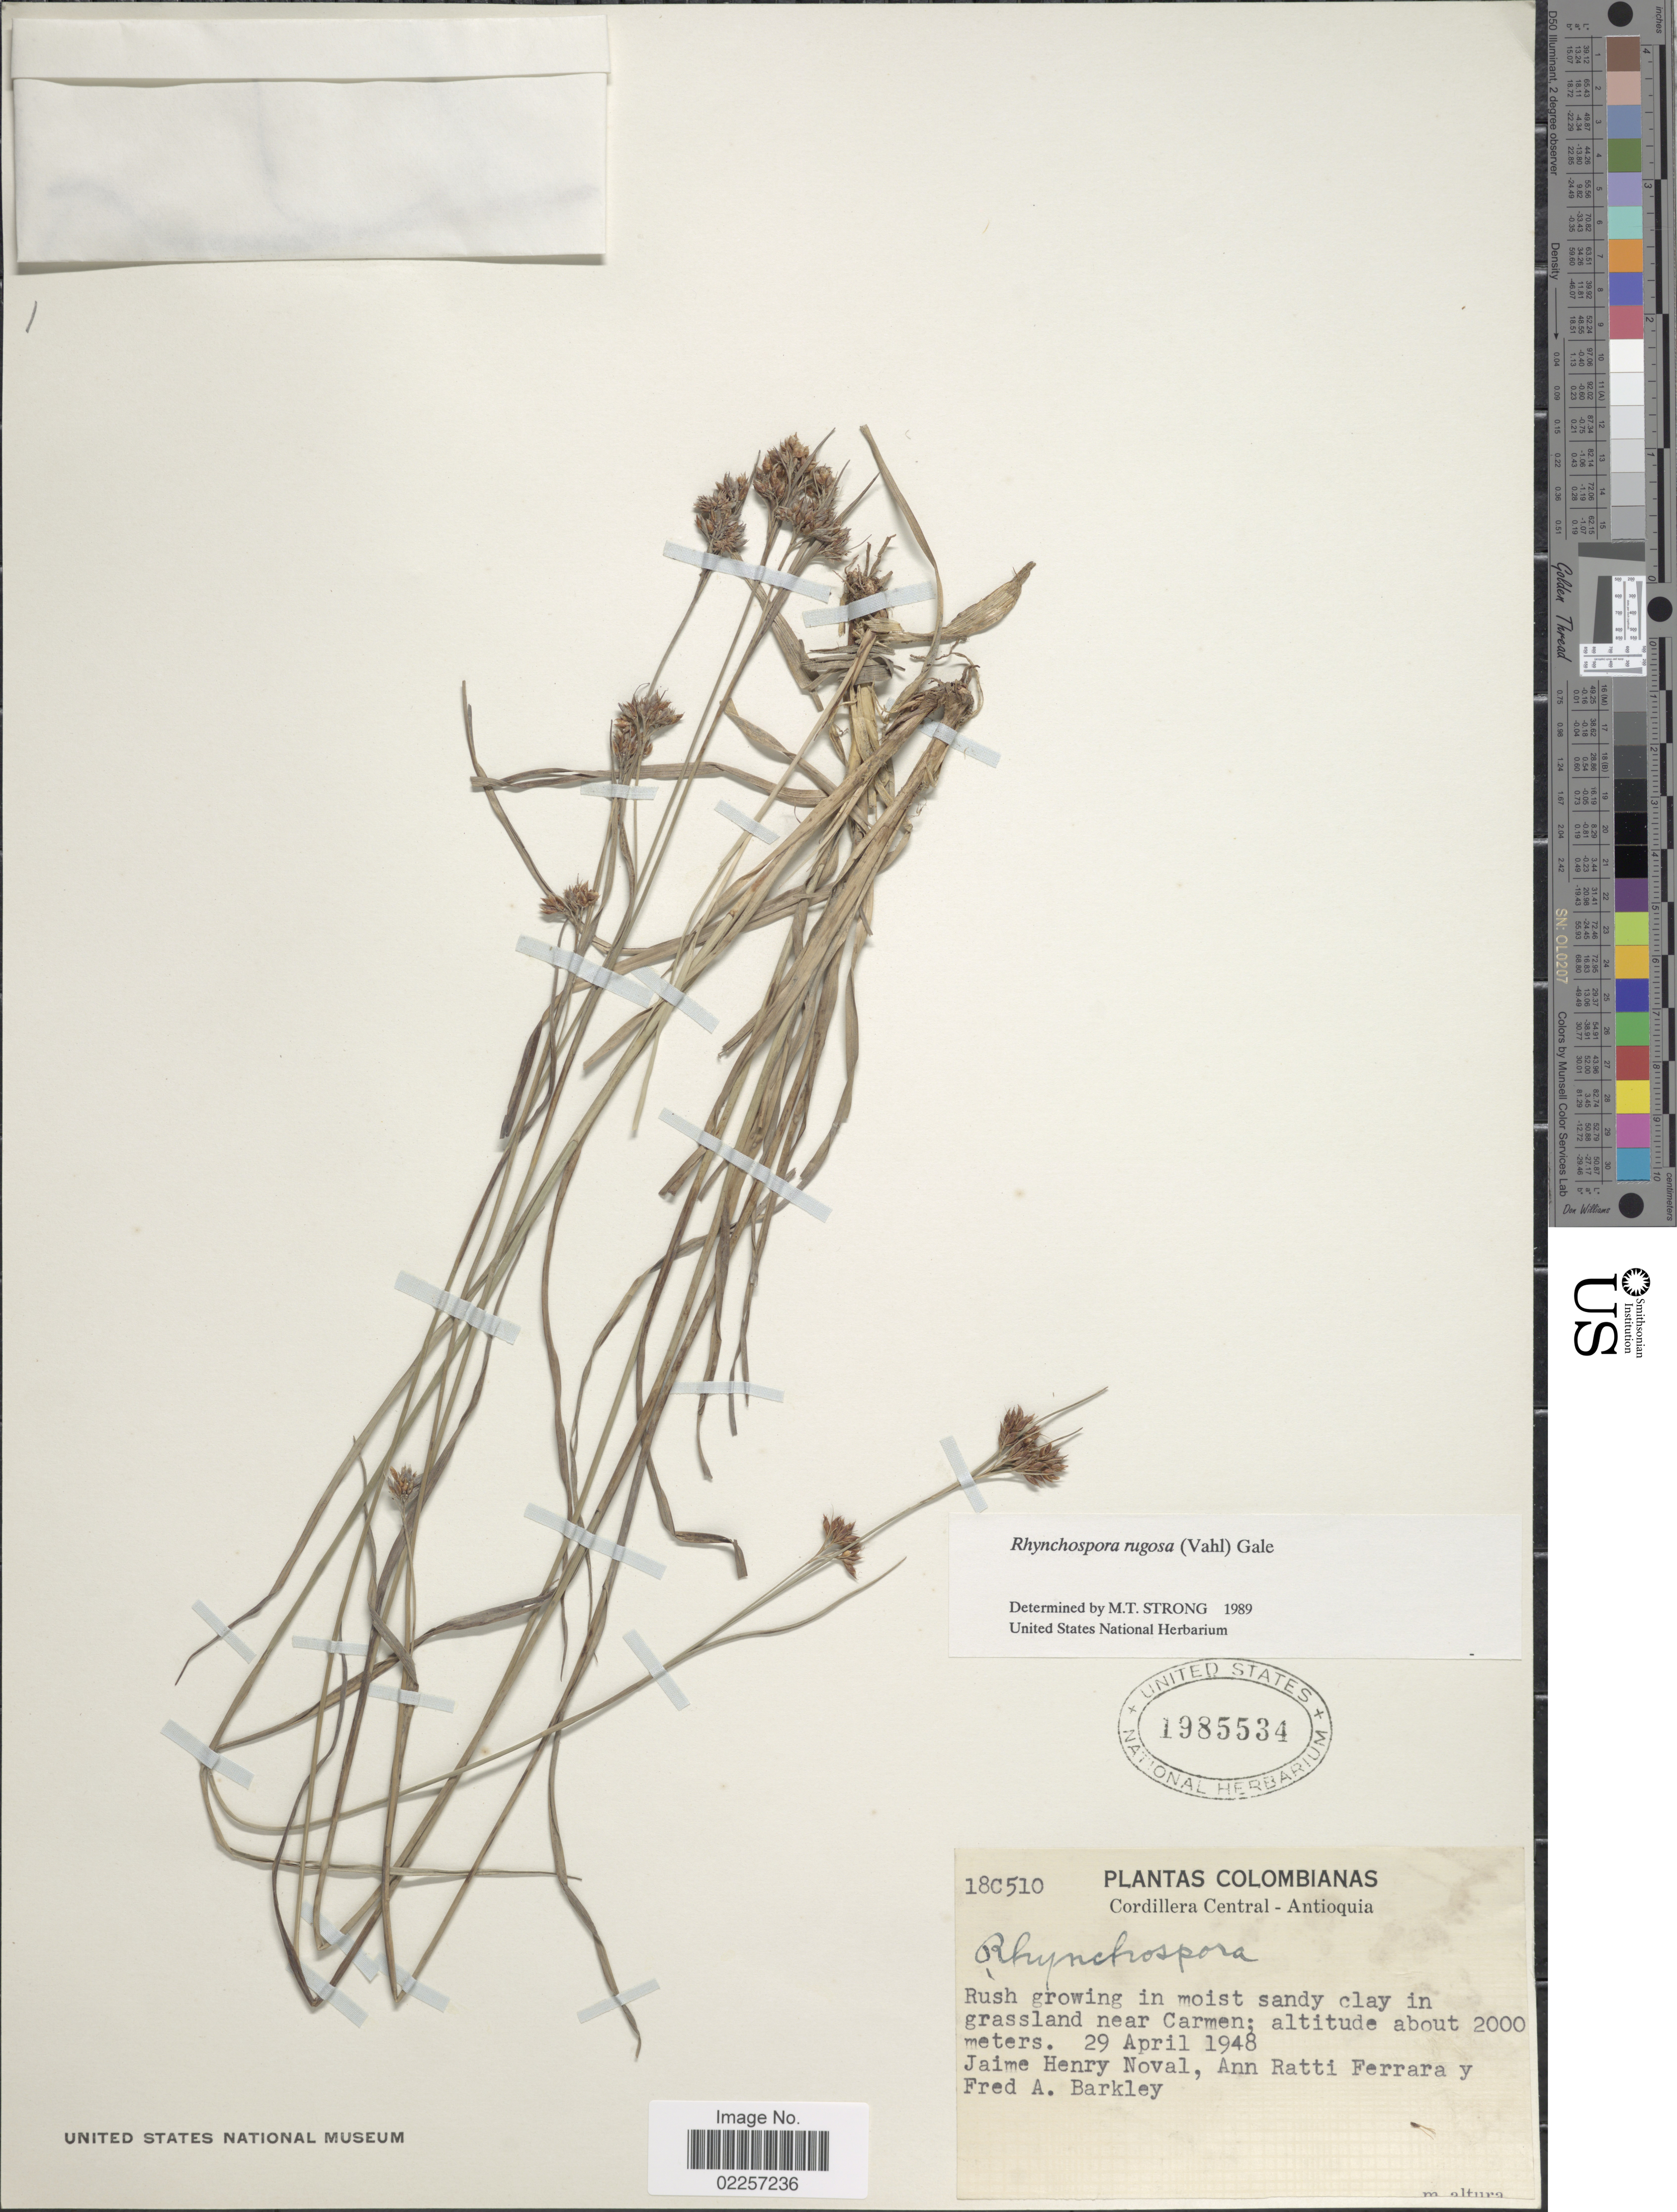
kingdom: Plantae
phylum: Tracheophyta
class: Liliopsida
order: Poales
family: Cyperaceae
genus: Rhynchospora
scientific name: Rhynchospora rugosa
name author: (Vahl) Gale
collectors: J. H. Noval, A. Ferrara & F. A. Barkley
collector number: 18C510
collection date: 1948-04-29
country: Colombia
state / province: Antioquia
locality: Cordillera Occidental, rush growing in moist sandy clay in grassland near Carmen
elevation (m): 2000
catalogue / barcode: US 1985534